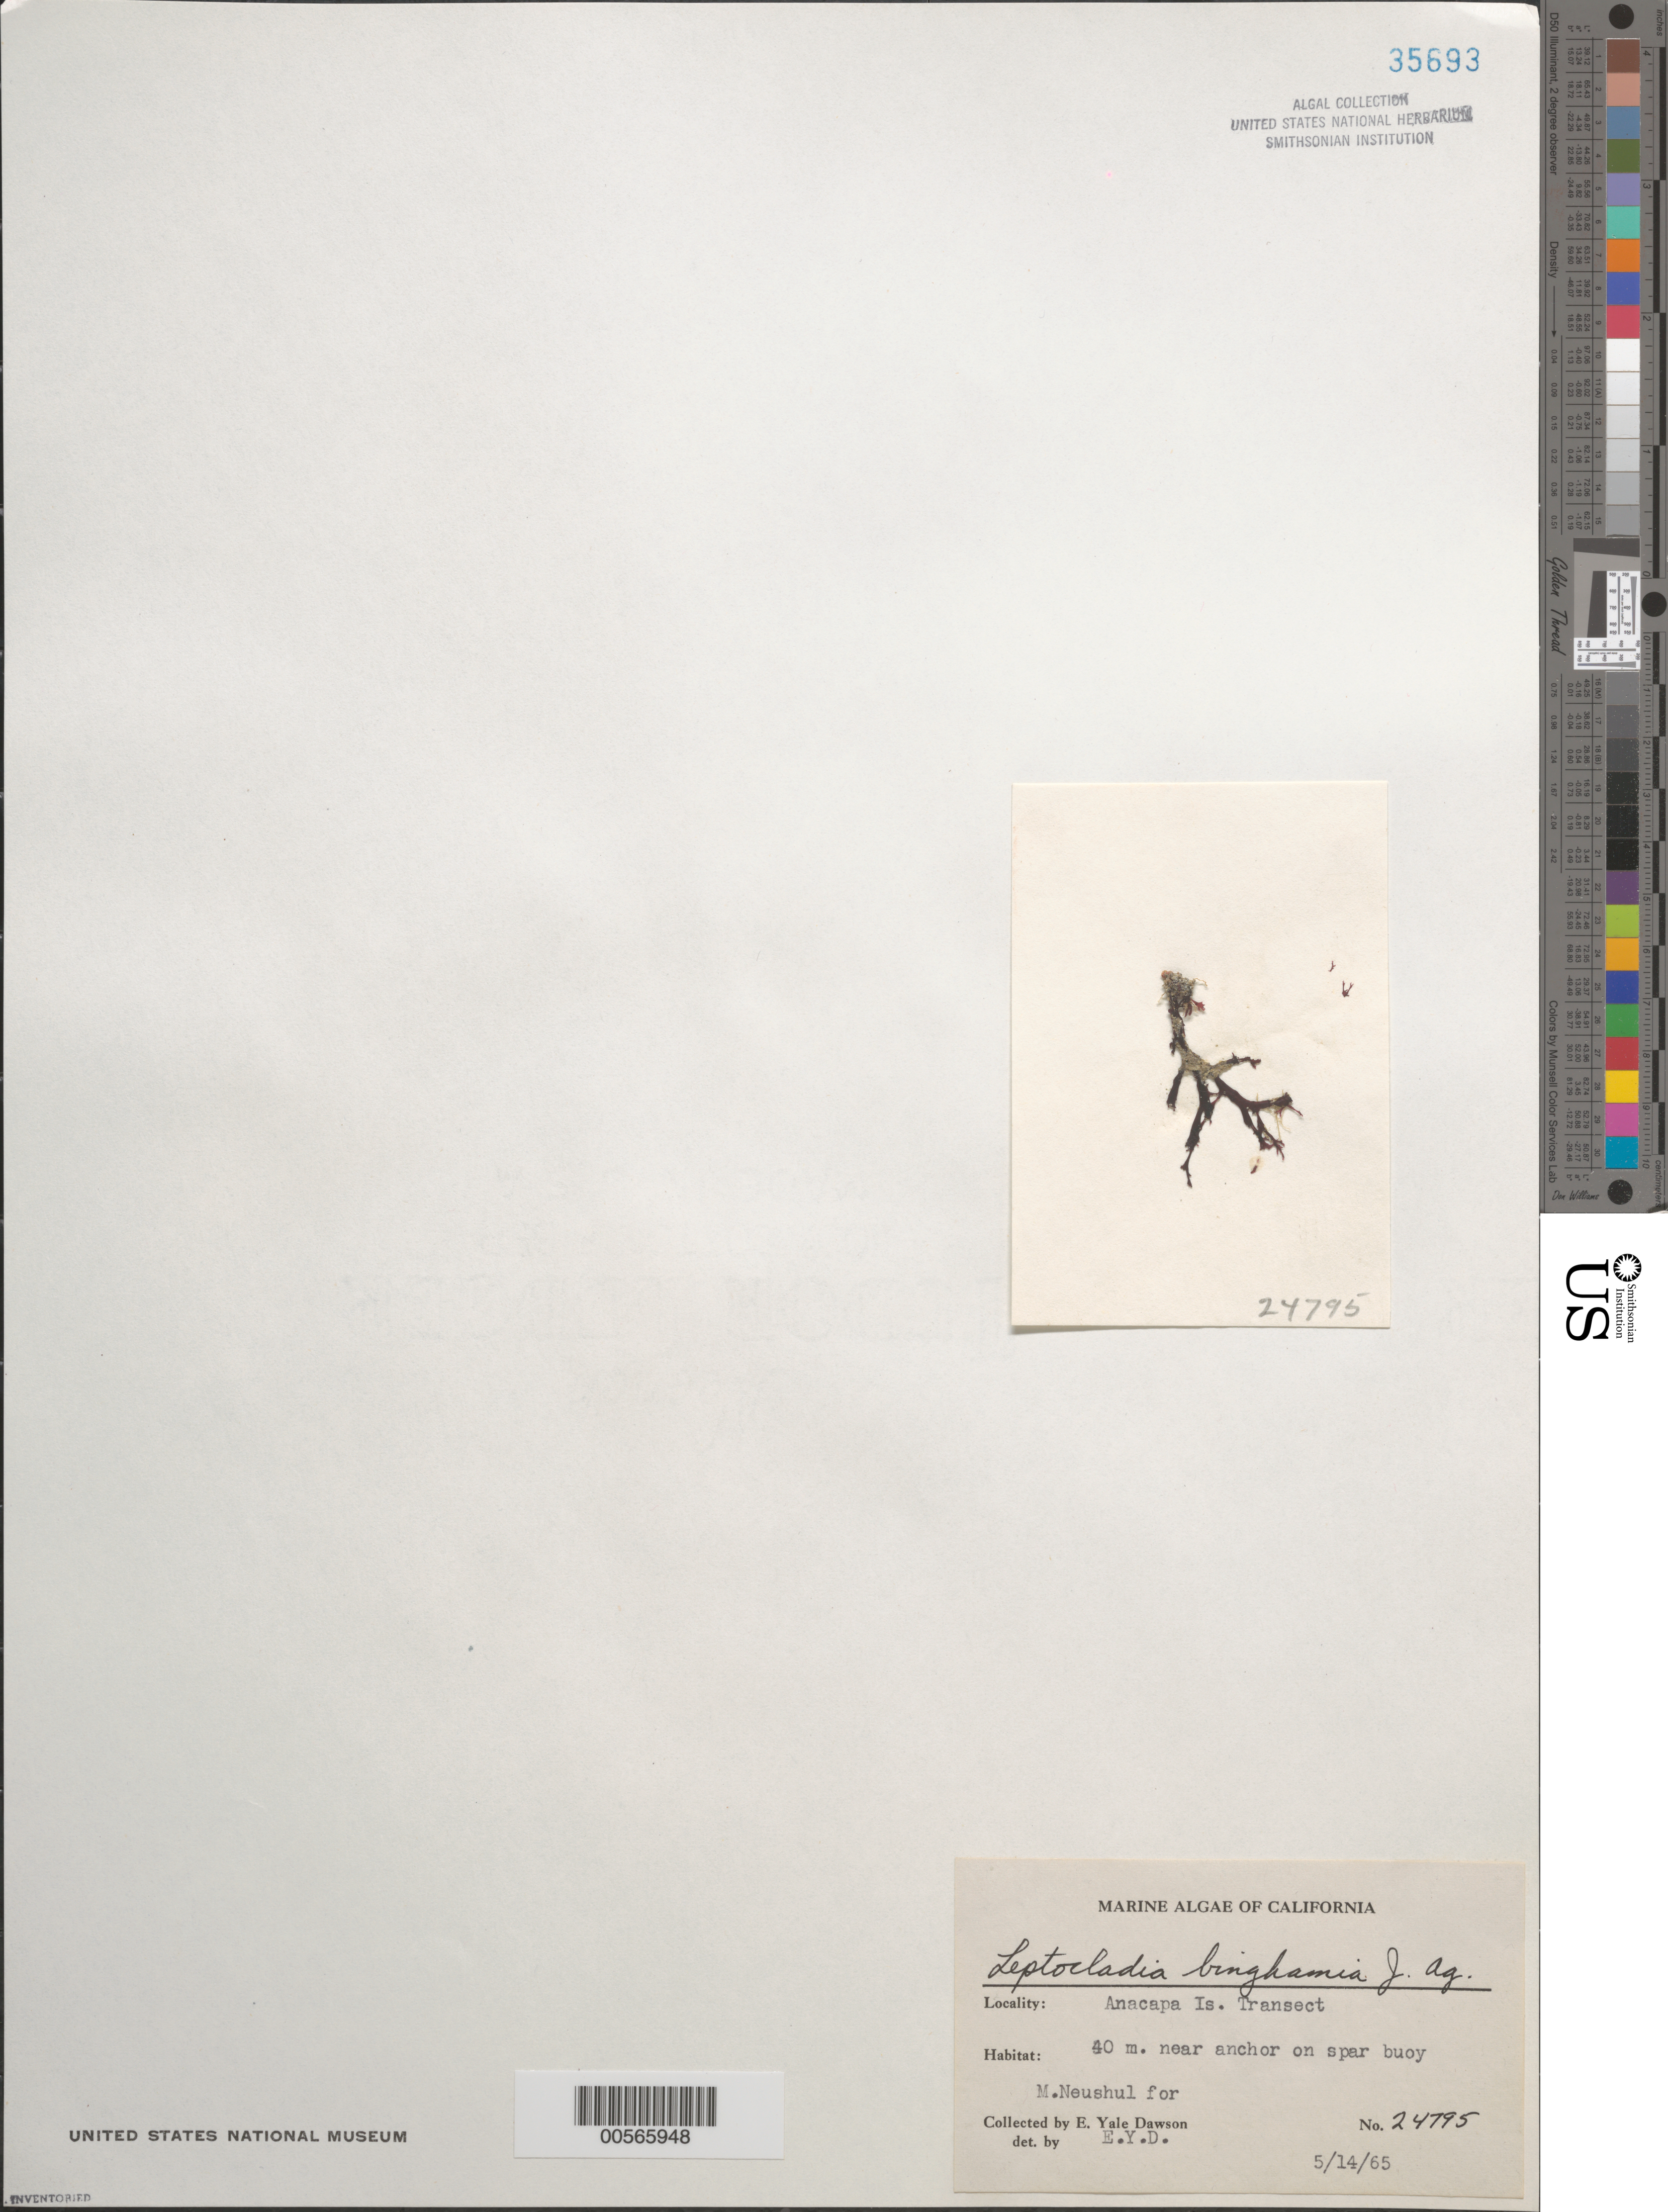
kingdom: Plantae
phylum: Rhodophyta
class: Florideophyceae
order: Gigartinales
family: Dumontiaceae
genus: Leptocladia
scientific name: Leptocladia binghamiae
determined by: Dawson, E. Y.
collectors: M. Neushul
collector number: EYD 24795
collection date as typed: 14 May 1965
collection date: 1965-05-14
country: United States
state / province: California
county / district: Ventura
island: Anacapa Island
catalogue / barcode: US 35693